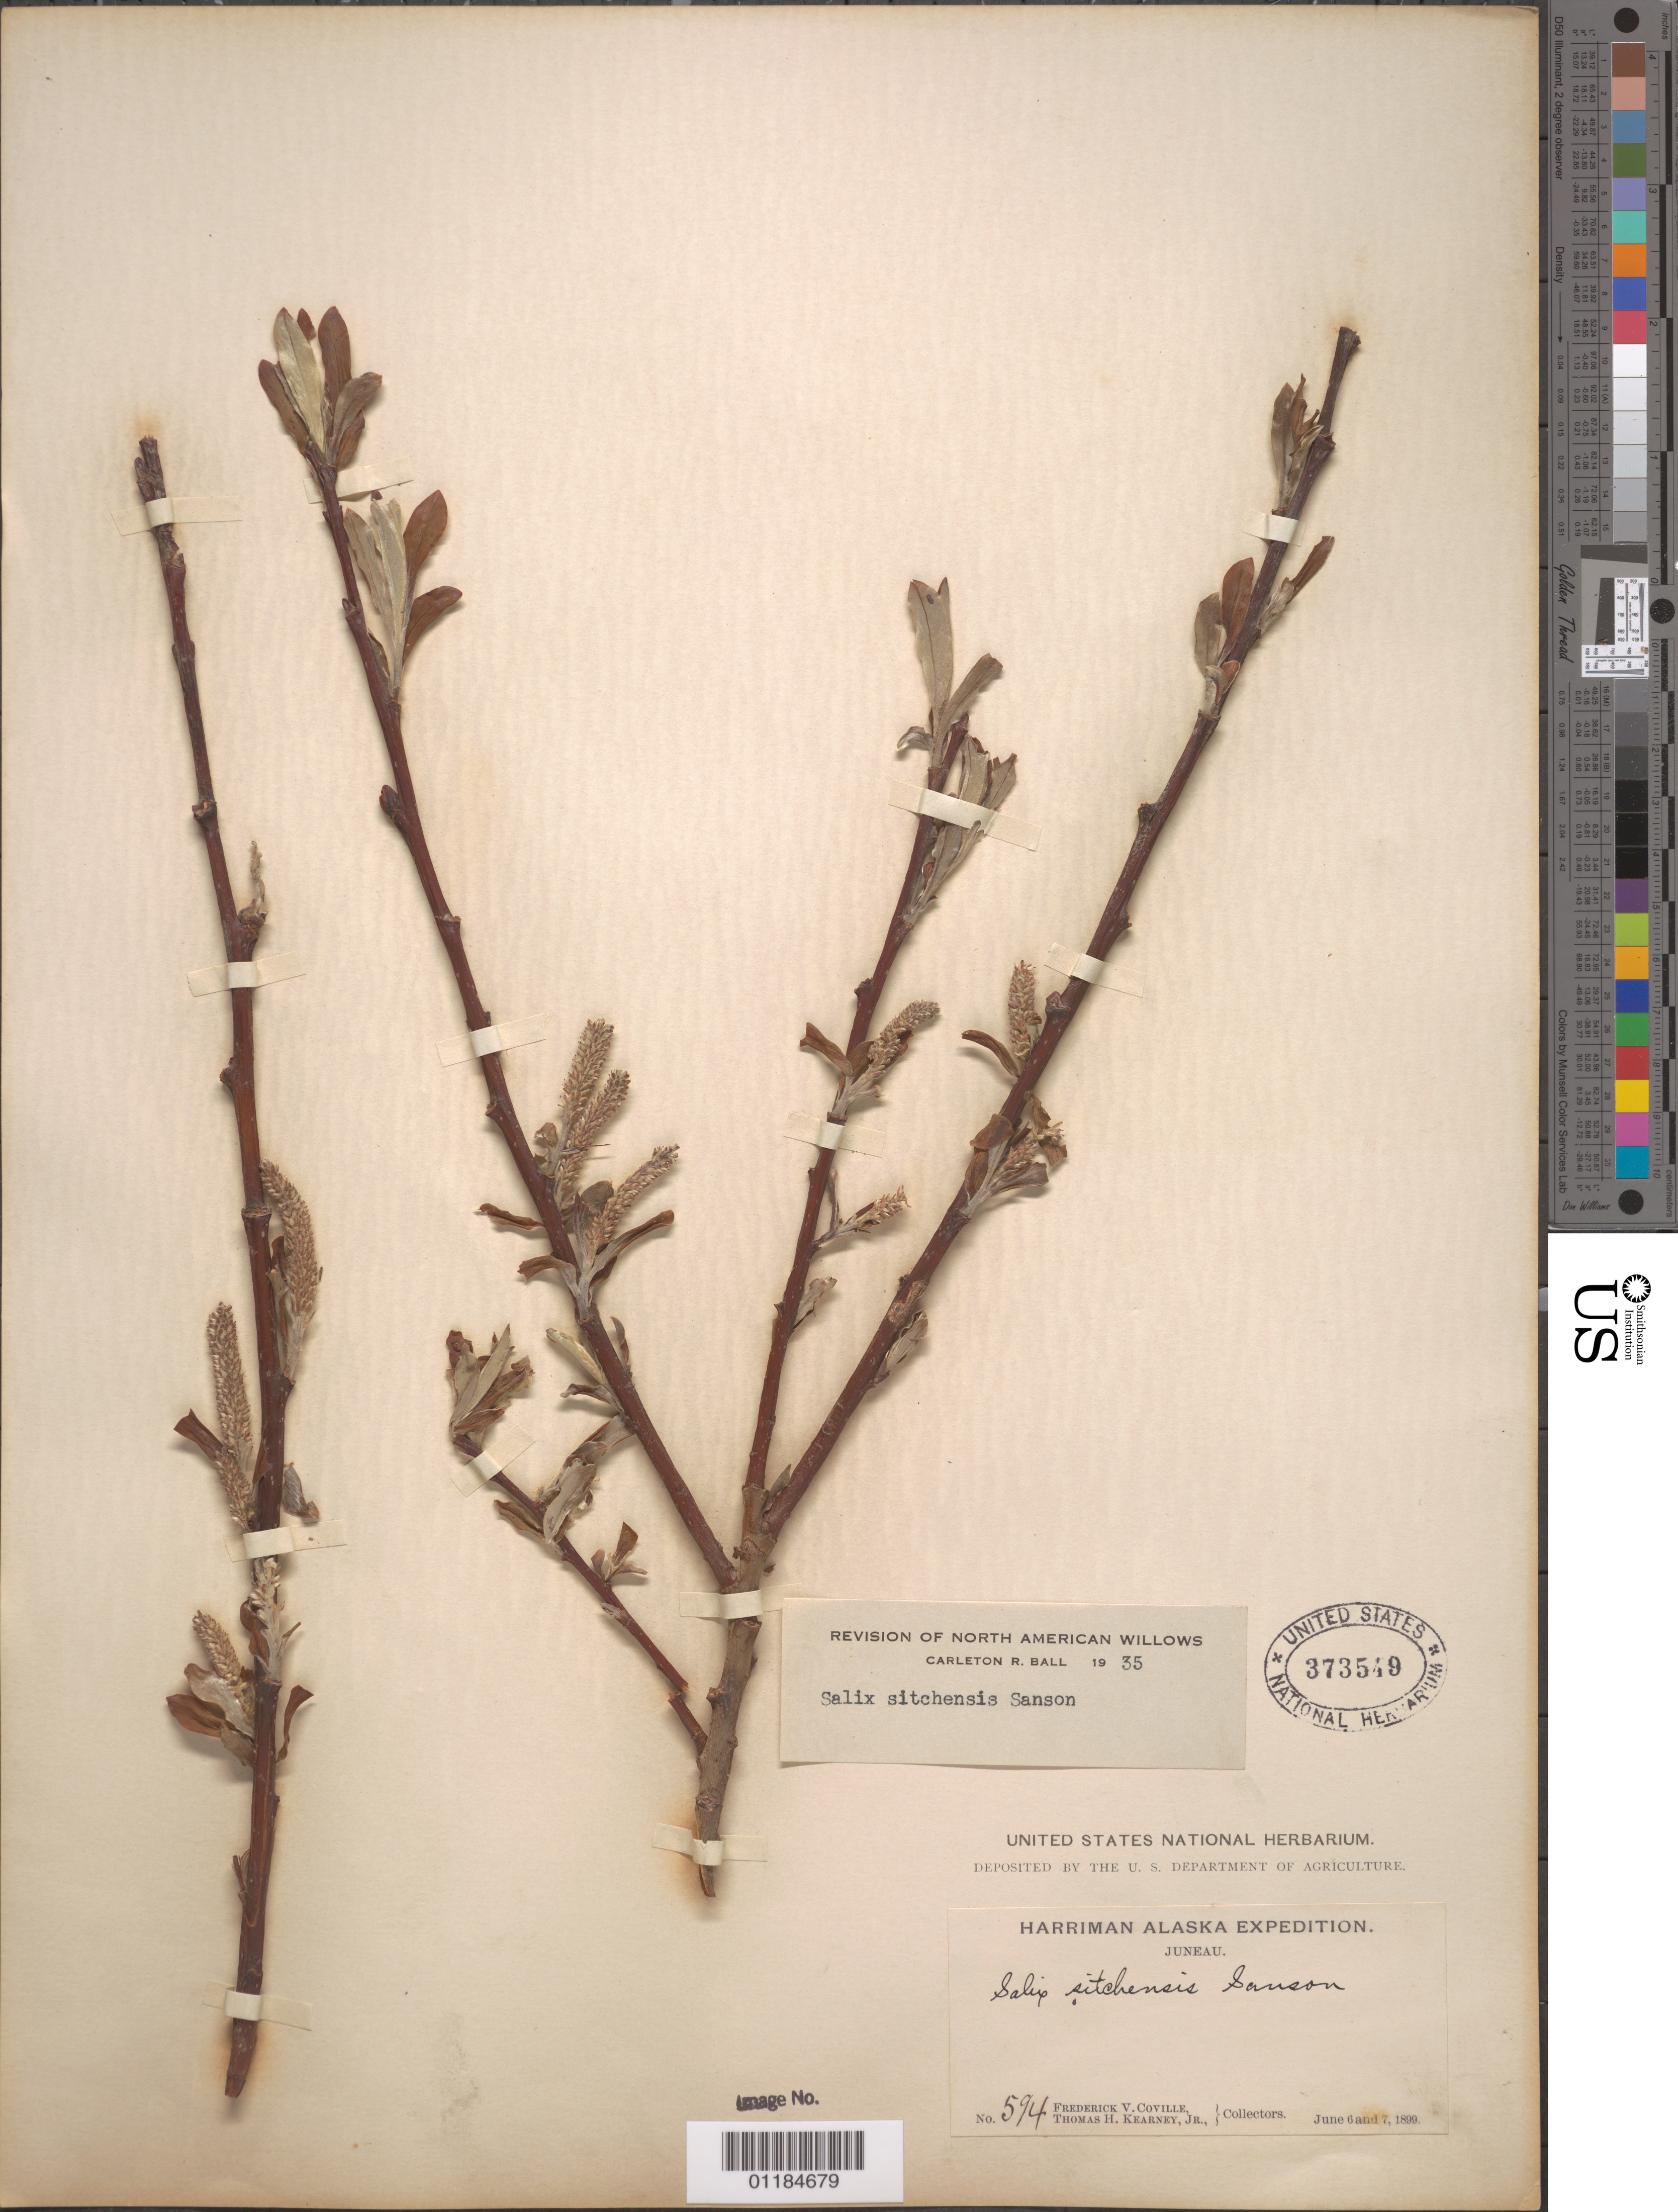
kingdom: Plantae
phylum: Tracheophyta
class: Magnoliopsida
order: Malpighiales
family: Salicaceae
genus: Salix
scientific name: Salix sitchensis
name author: Sanson ex Bong.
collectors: F. V. Coville & T. H. Kearney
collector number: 594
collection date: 1899-06-06,1899-06-07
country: United States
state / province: Alaska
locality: Juneau.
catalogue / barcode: US 373549